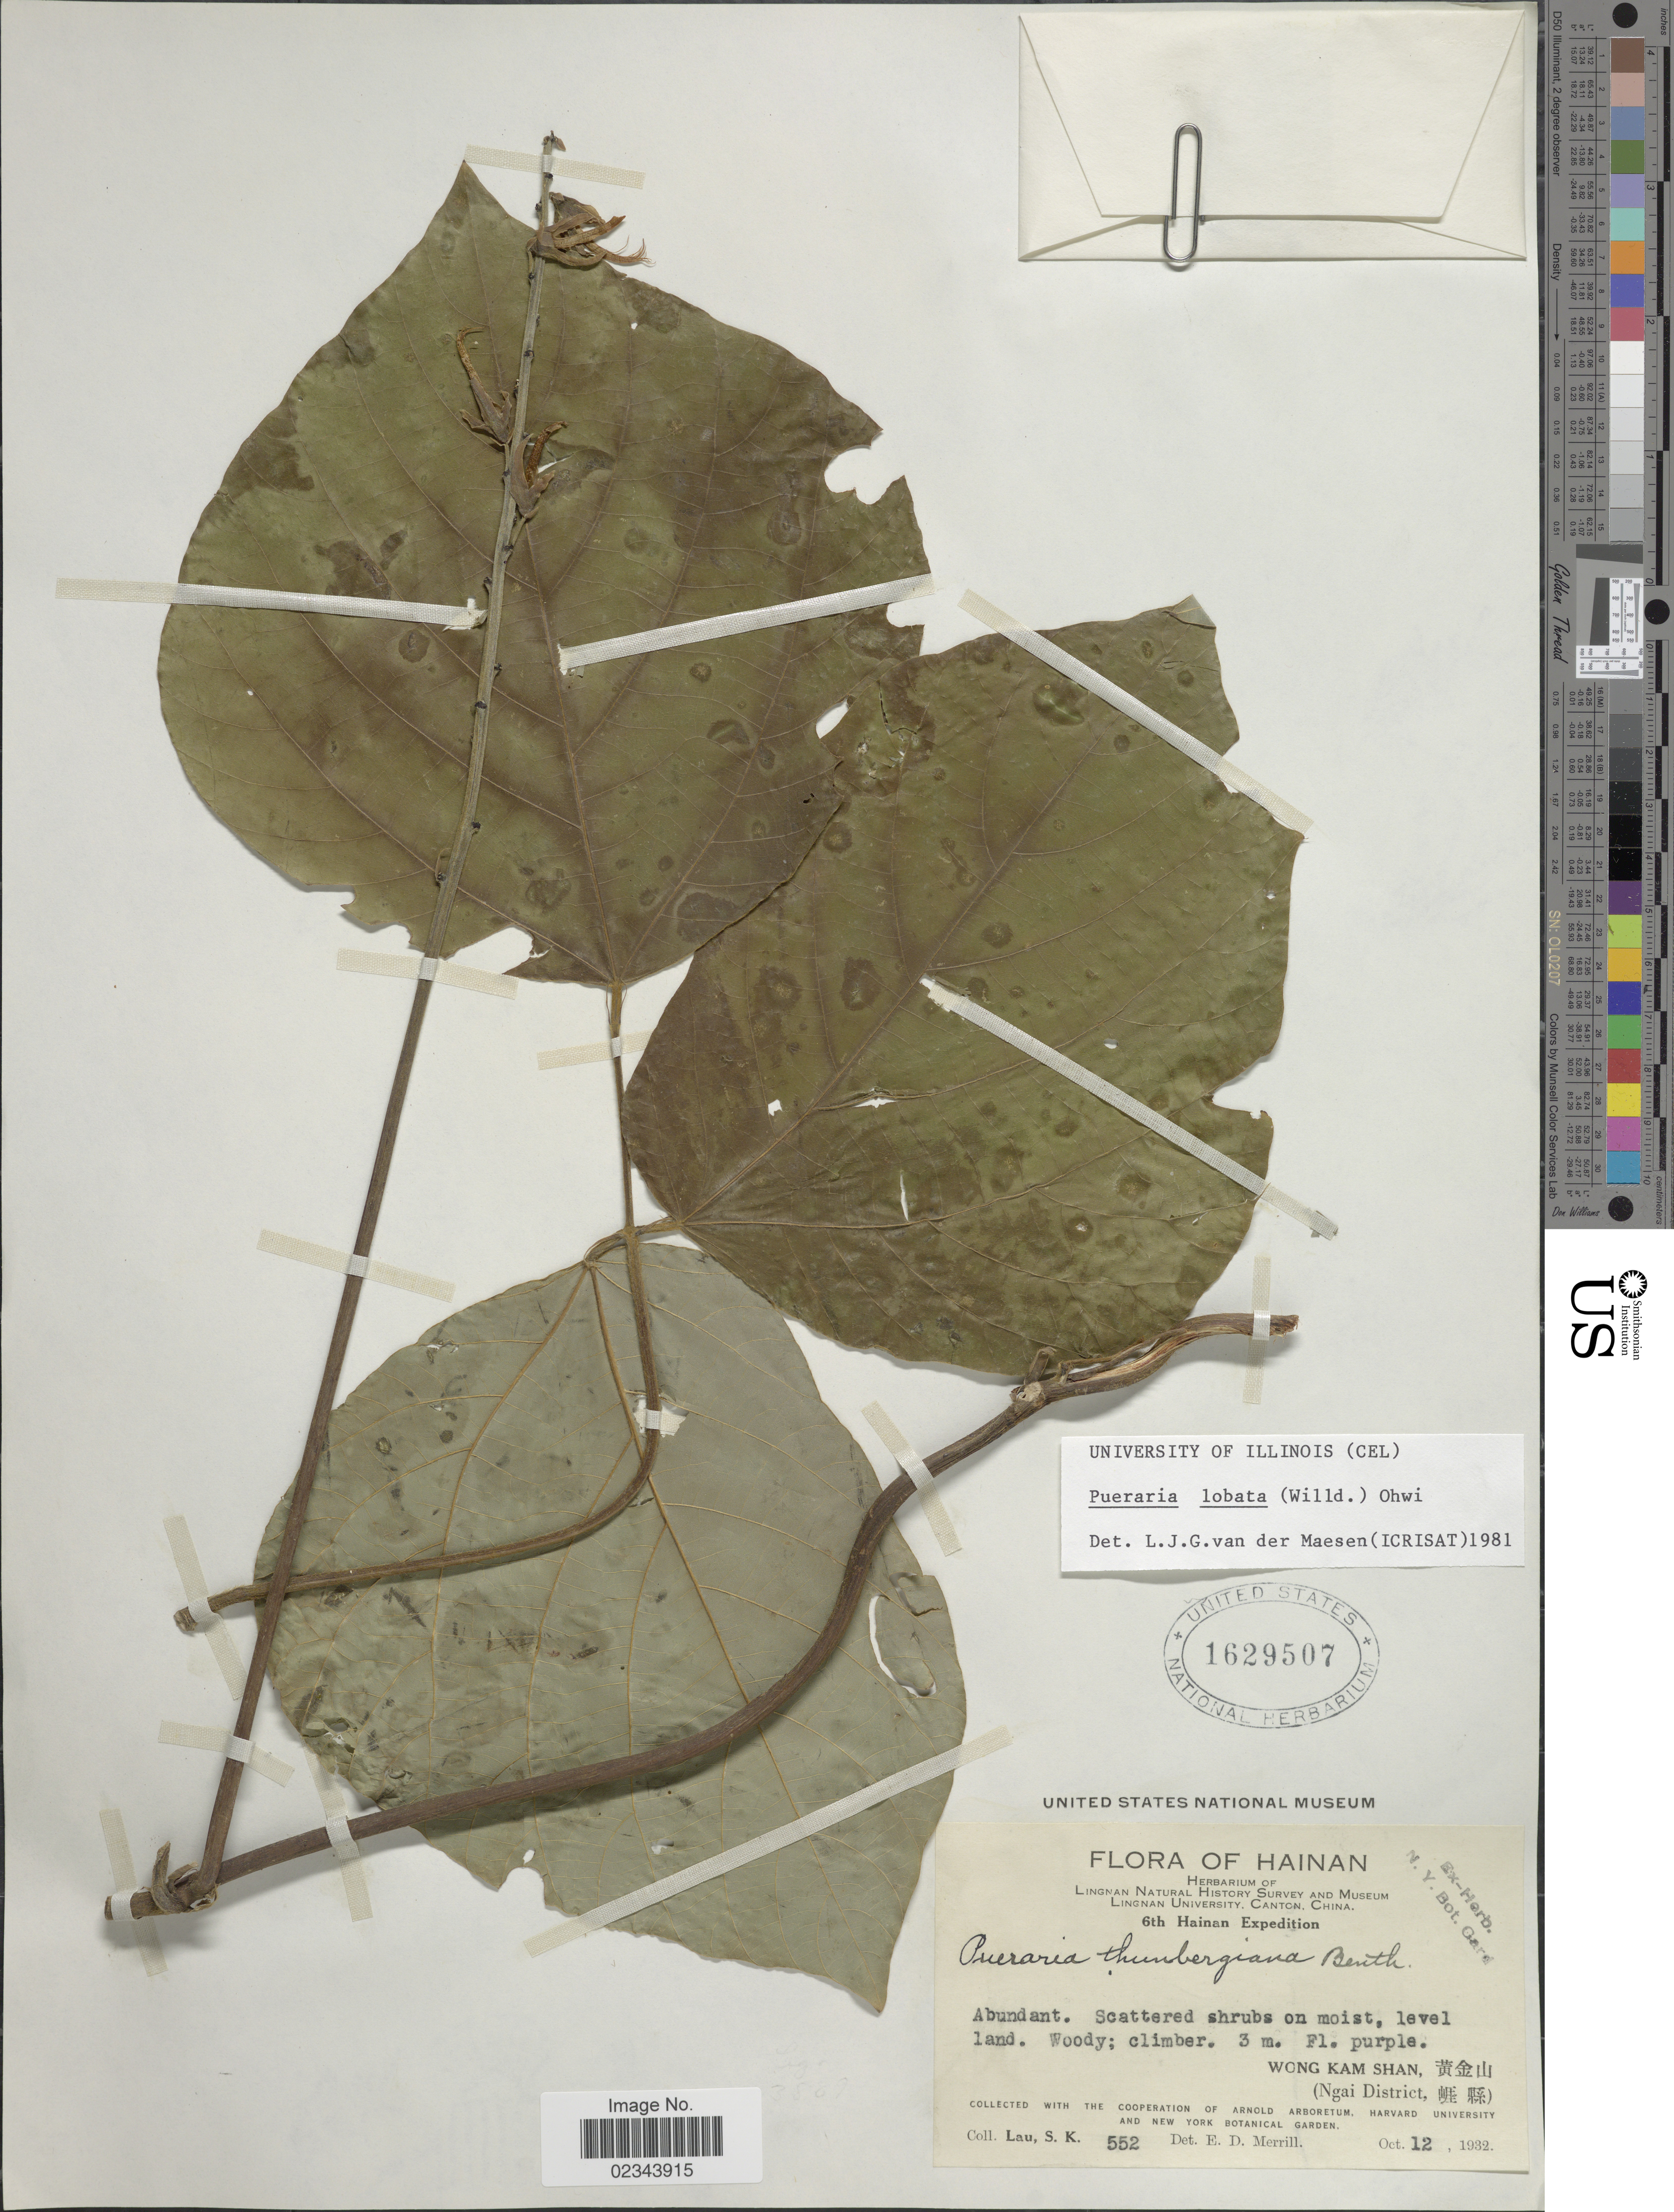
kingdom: Plantae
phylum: Tracheophyta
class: Magnoliopsida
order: Fabales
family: Fabaceae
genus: Pueraria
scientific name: Pueraria lobata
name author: (Willd.) Ohwi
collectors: S. K. Lau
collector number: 552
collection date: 1932-10-12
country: China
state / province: Hainan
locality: Hainan Wong Kam Shan (Ngai District)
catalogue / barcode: US 1629507